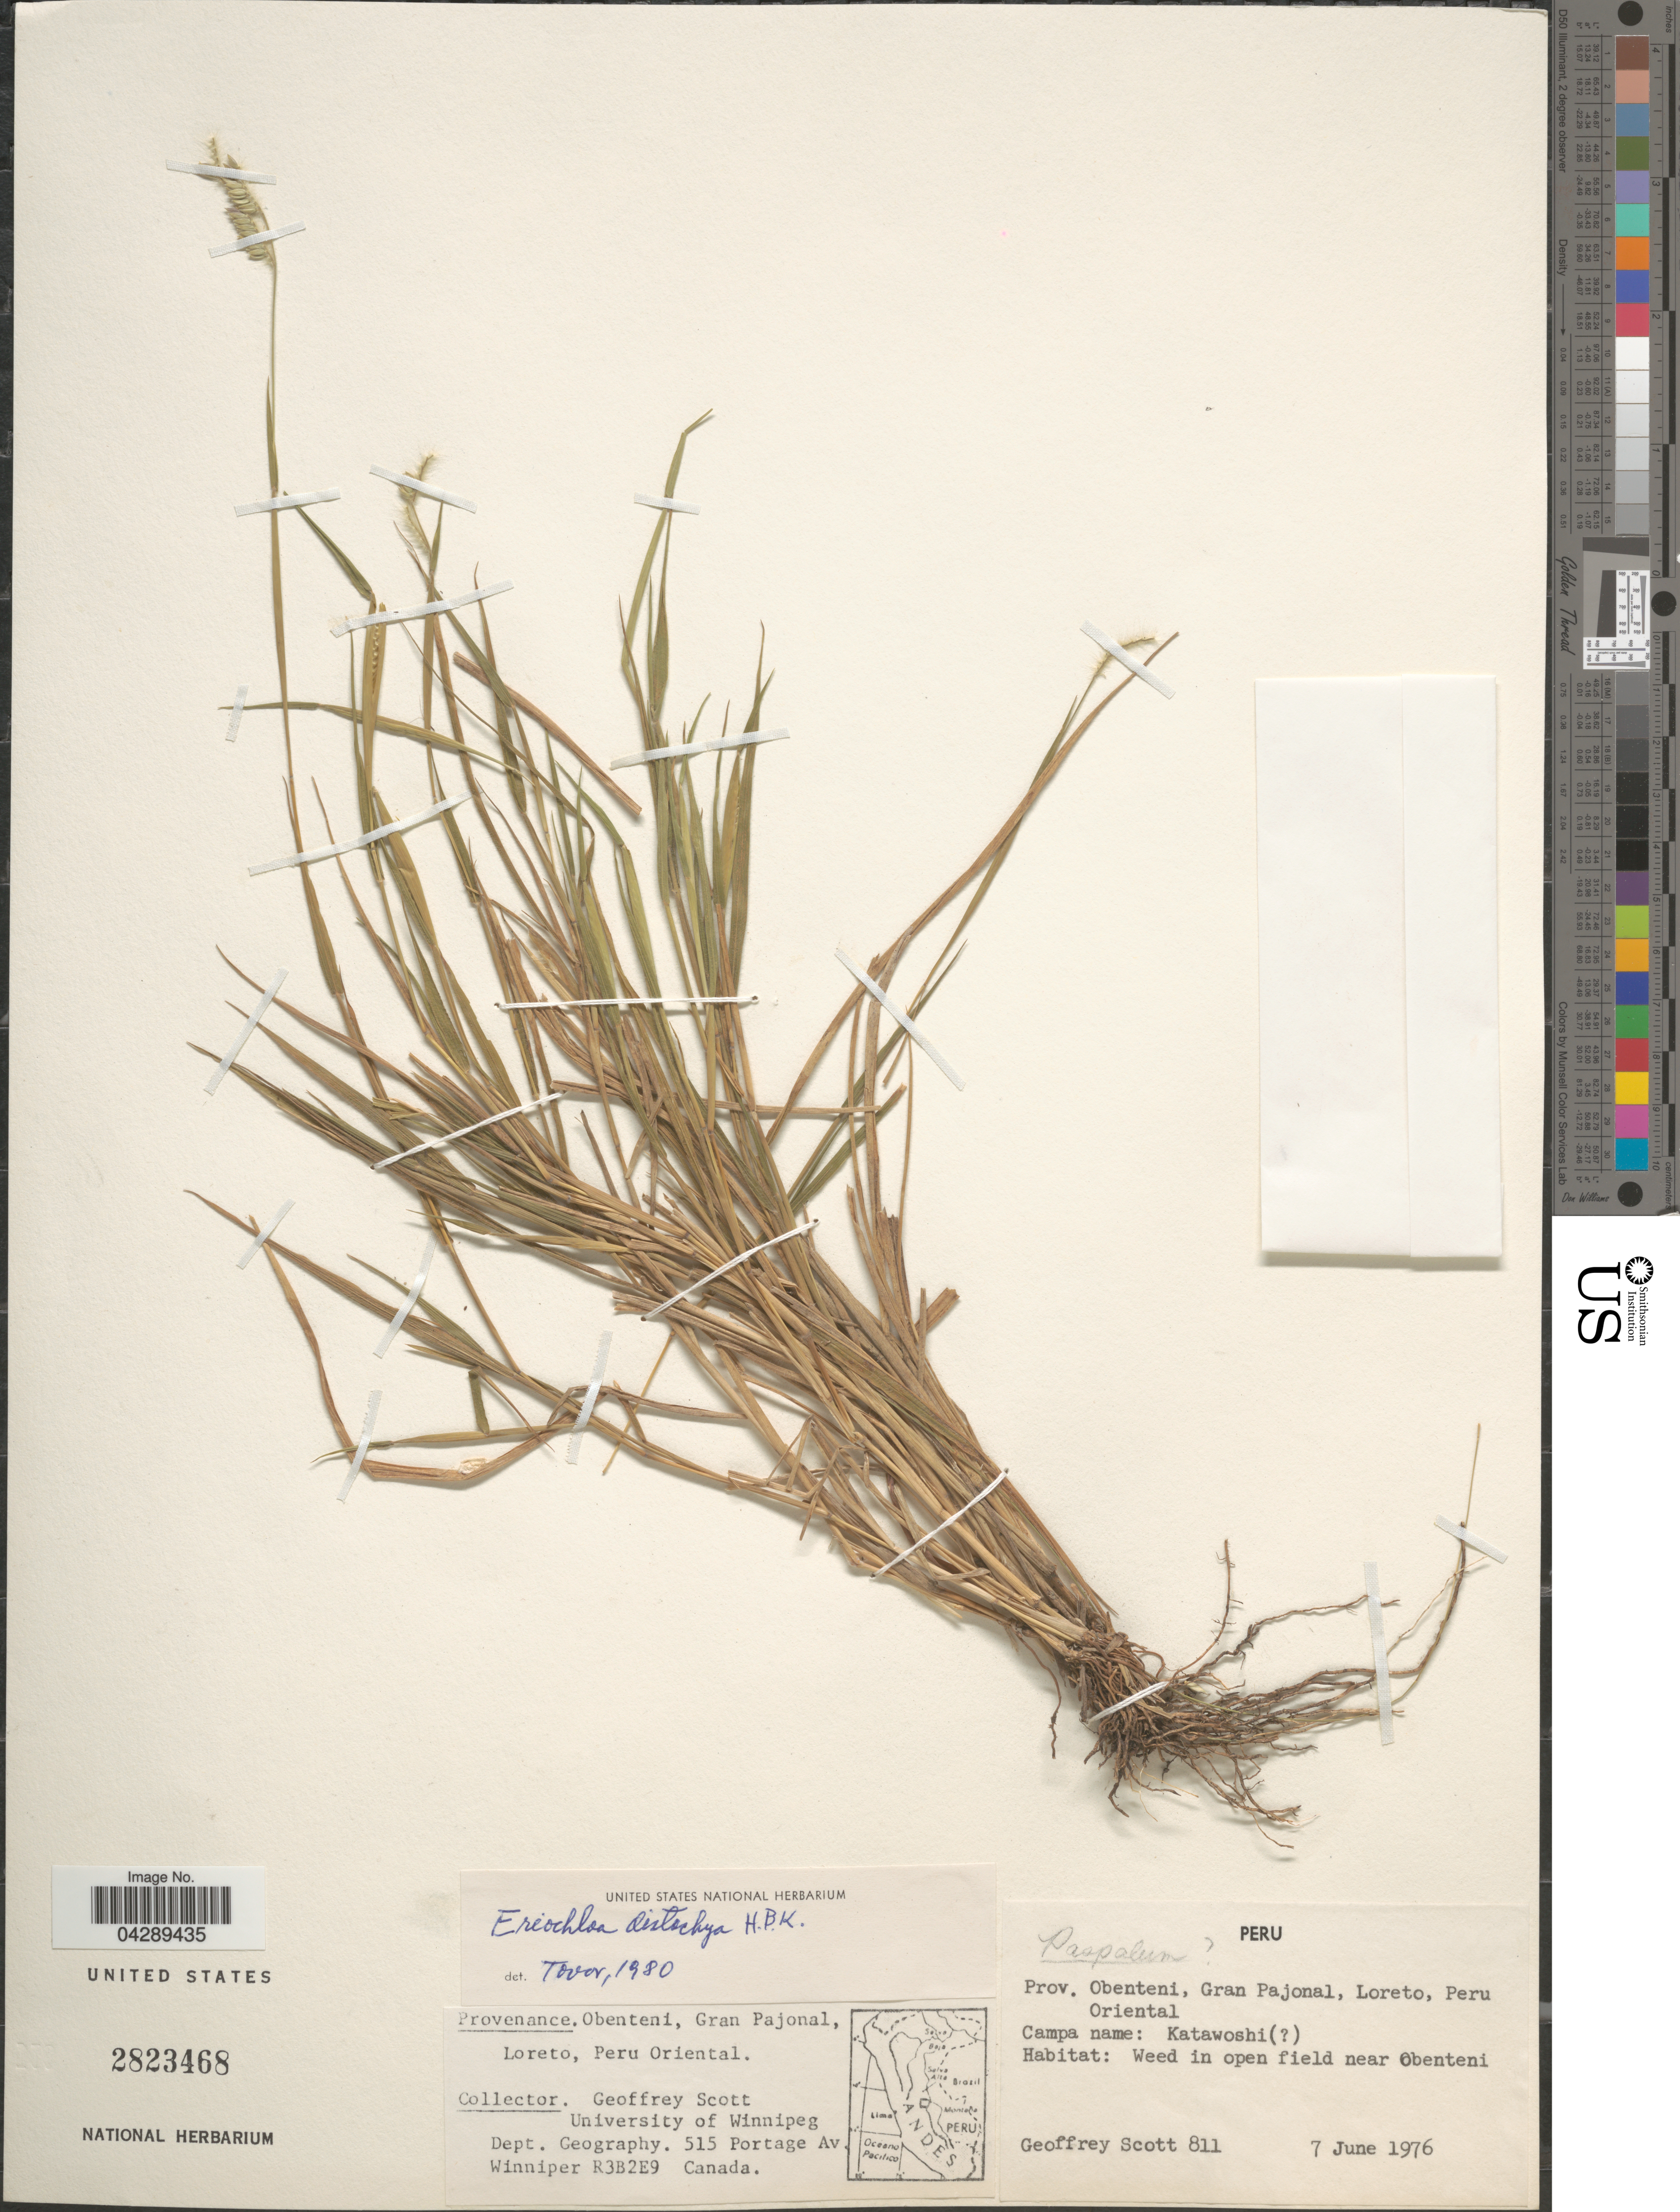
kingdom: Plantae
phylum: Tracheophyta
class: Liliopsida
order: Poales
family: Poaceae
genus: Eriochloa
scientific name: Eriochloa distachya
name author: Kunth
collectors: G. Scott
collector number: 811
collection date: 1976-06-07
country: Peru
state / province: Loreto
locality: Provenance Obenteni, Gran Pajonal, Peru Oriental. In open field near Obenteni.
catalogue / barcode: US 2823468